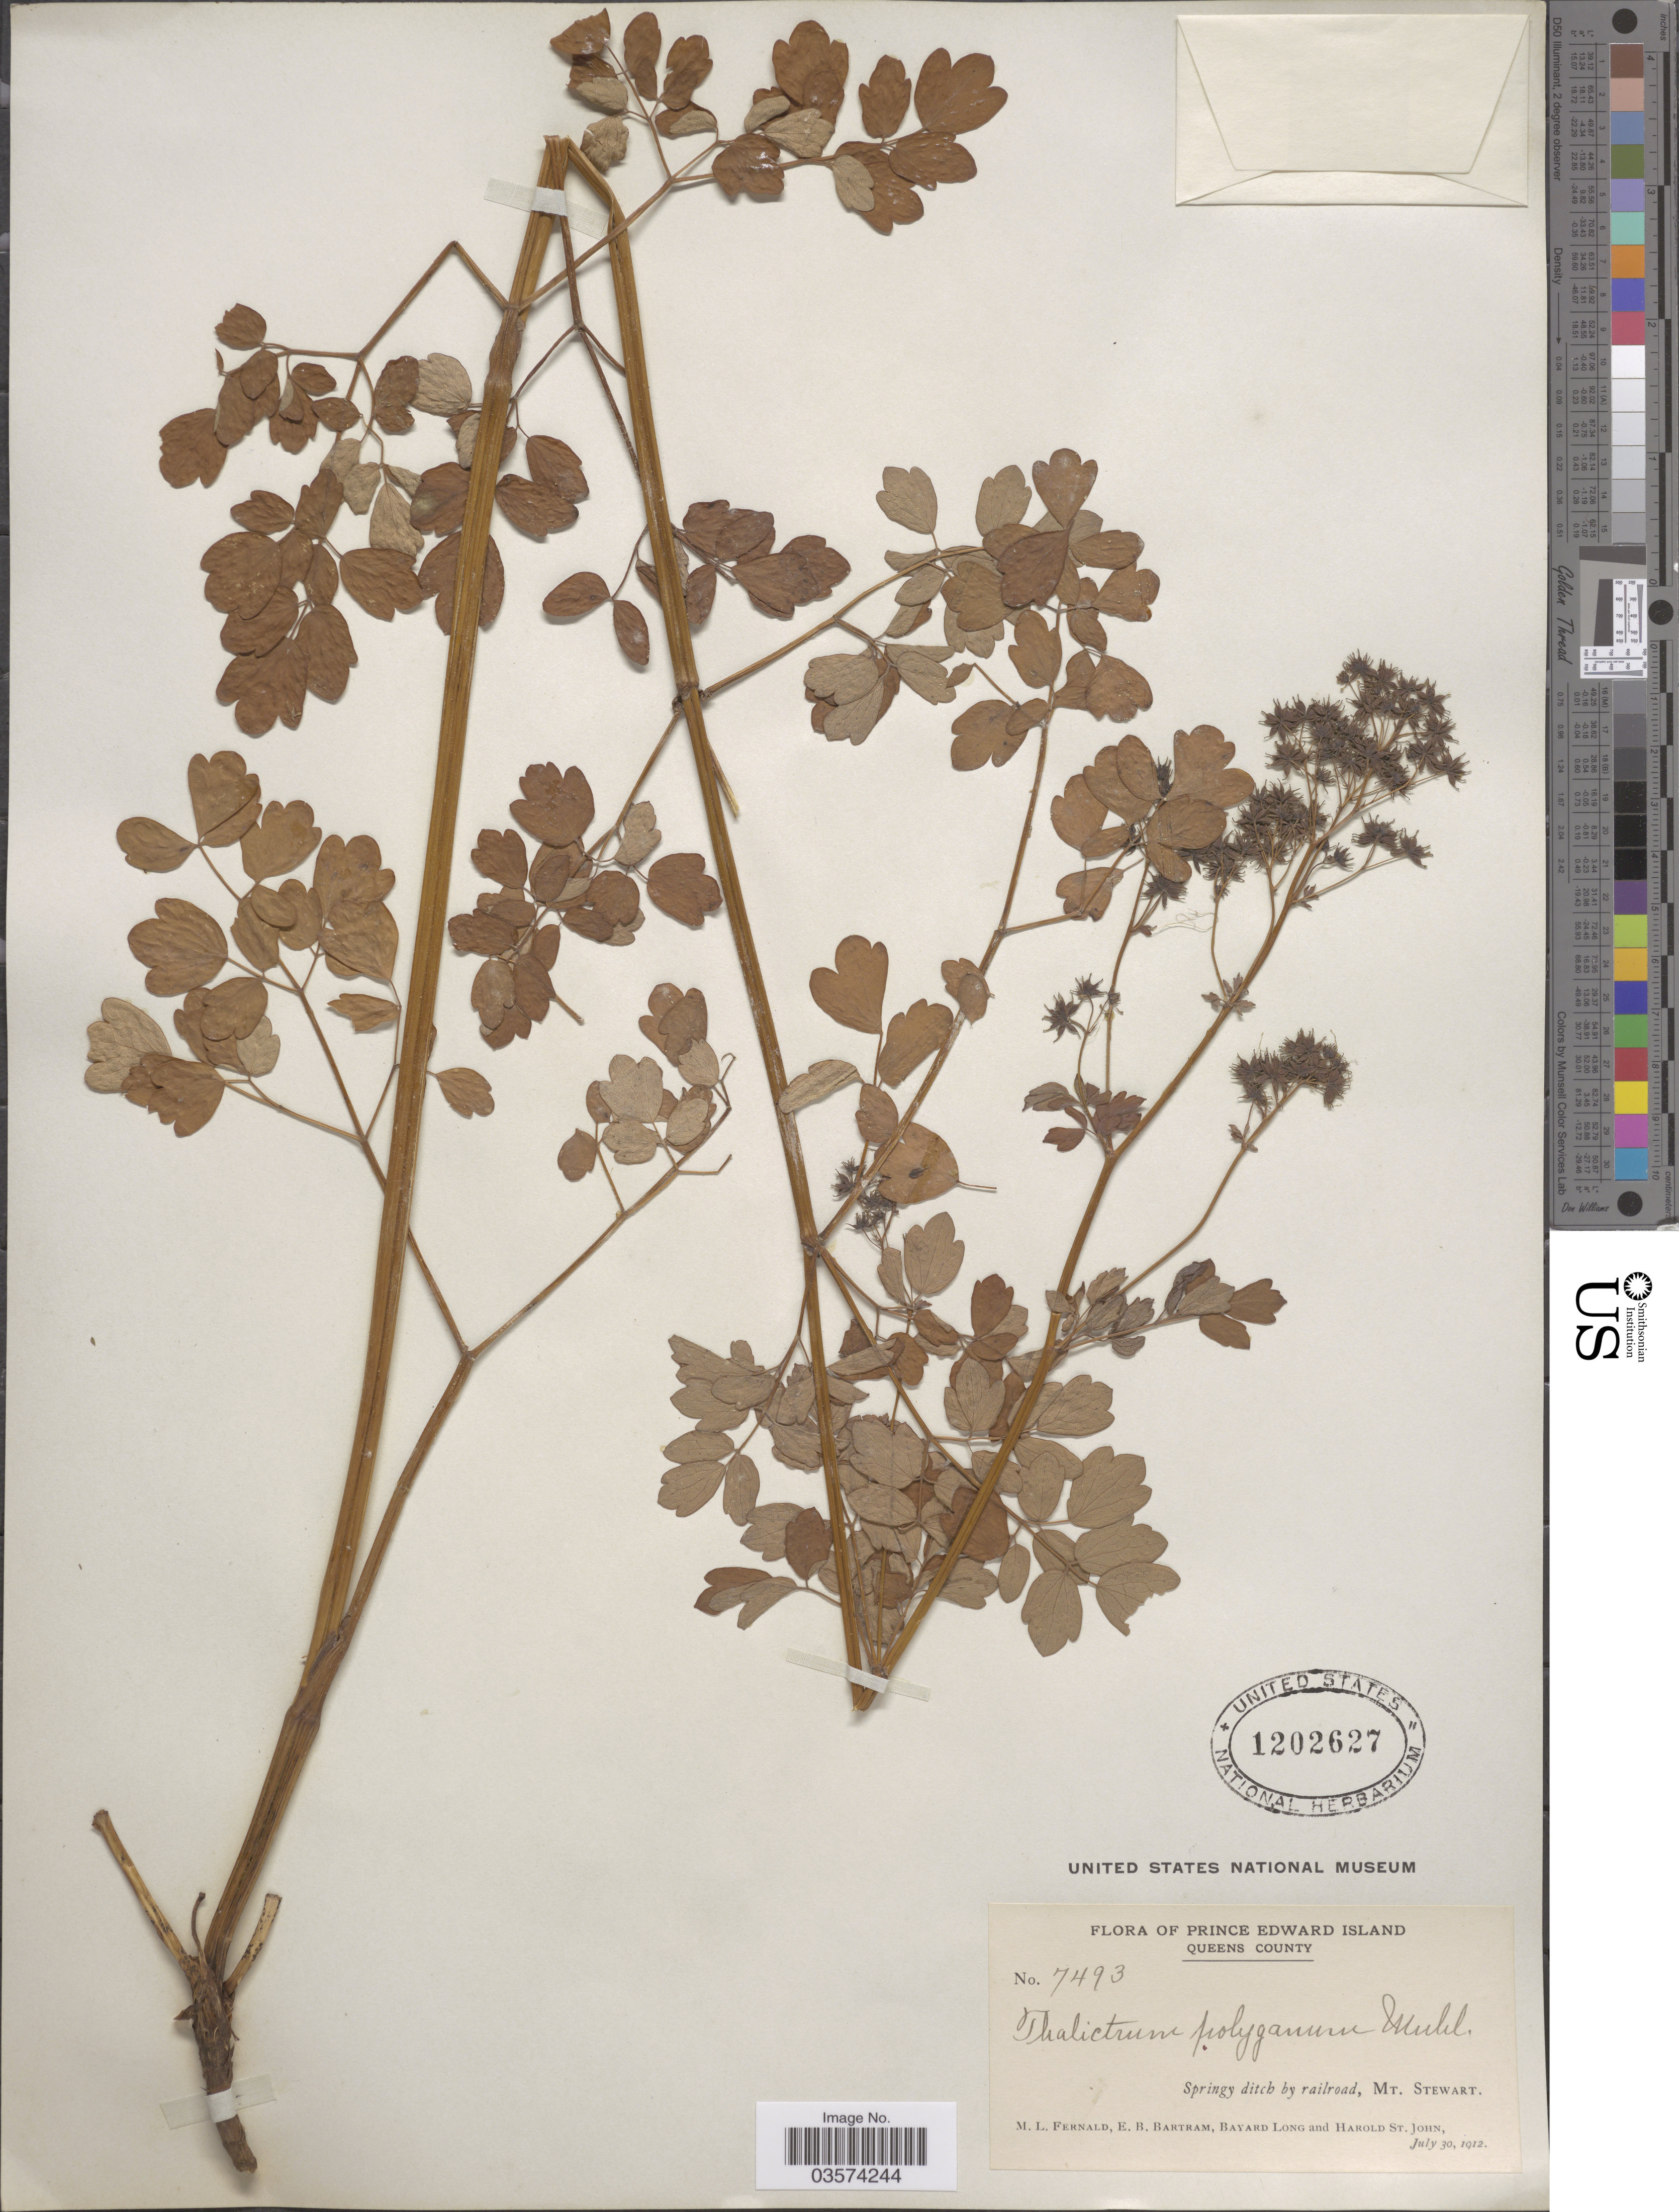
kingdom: Plantae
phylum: Tracheophyta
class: Magnoliopsida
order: Ranunculales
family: Ranunculaceae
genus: Thalictrum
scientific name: Thalictrum pubescens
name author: Pursh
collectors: M. L. Fernald, E. B. Bartram, B. Long & H. St. John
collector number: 7493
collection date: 1912-07-30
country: Canada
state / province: Prince Edward Island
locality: Queens County. Springy ditch by railroad, Mt. Stewart.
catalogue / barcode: US 1202627